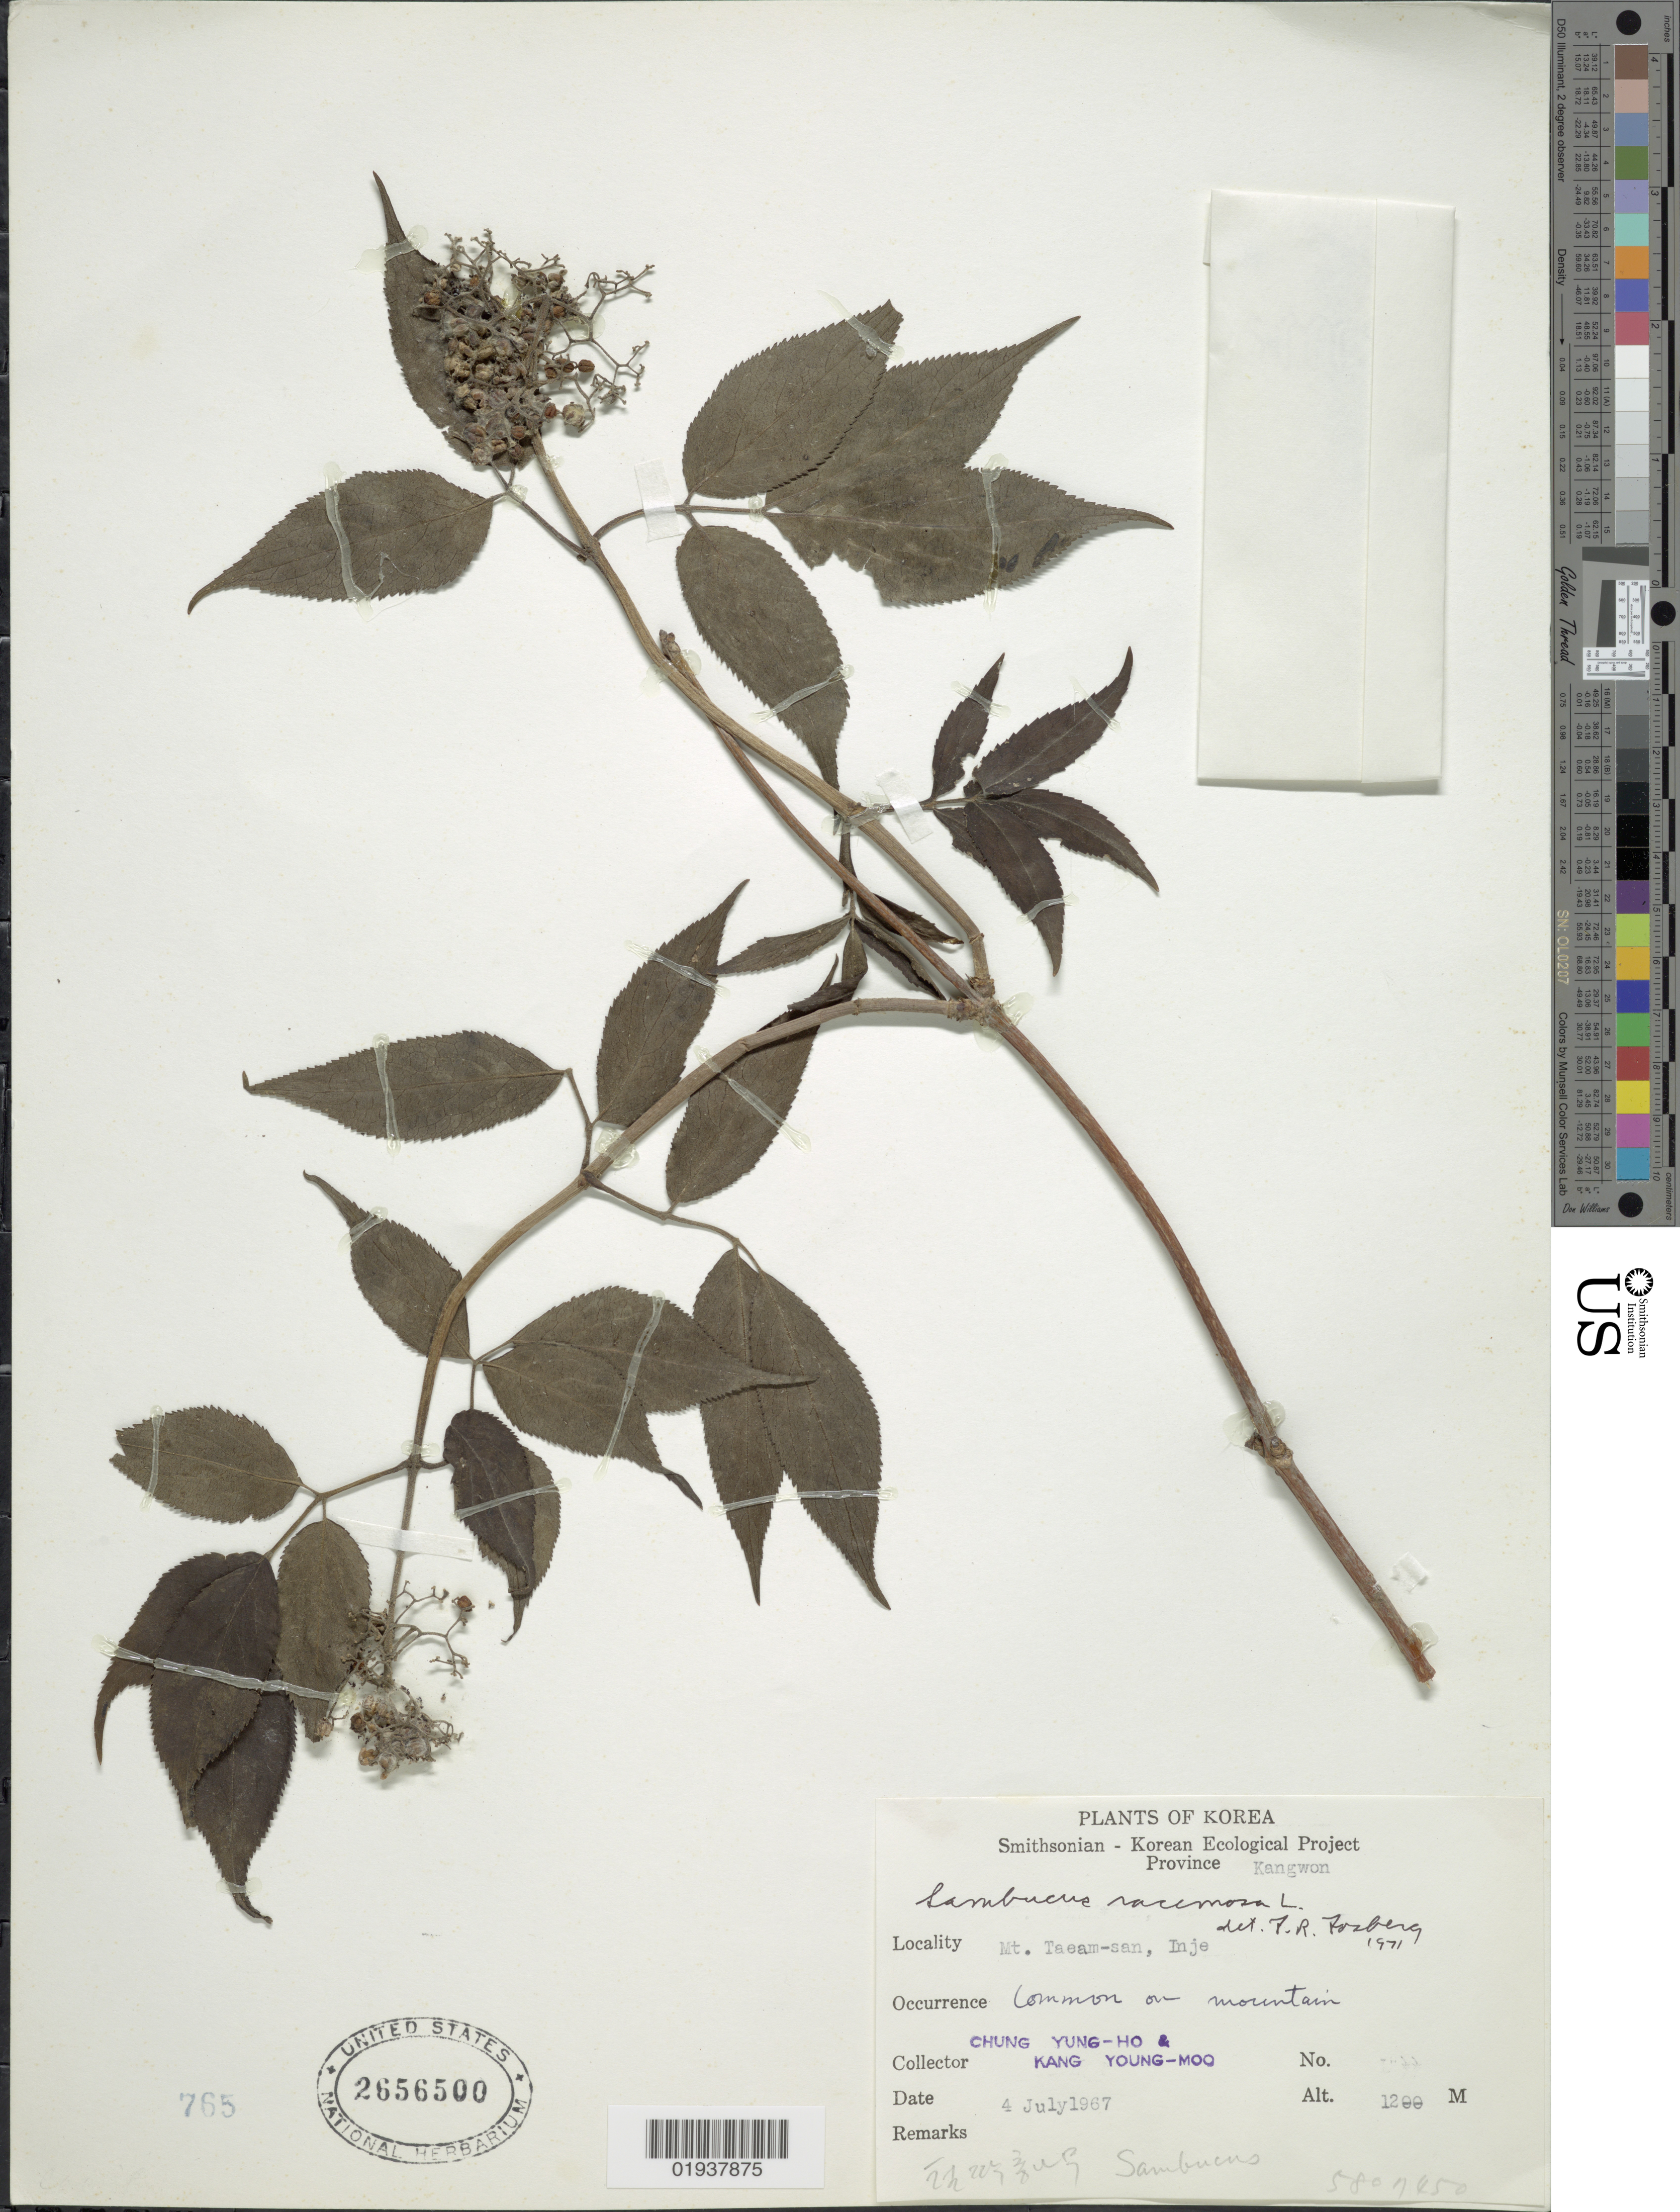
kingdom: Plantae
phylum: Tracheophyta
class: Magnoliopsida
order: Dipsacales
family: Viburnaceae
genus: Sambucus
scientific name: Sambucus racemosa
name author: L.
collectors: C. Yung-Ho & K. Young-Moo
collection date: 1967-07-04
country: North Korea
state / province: Kangwon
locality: Mt. Taeam-san, Inje.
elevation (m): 1200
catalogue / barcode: US 2656500